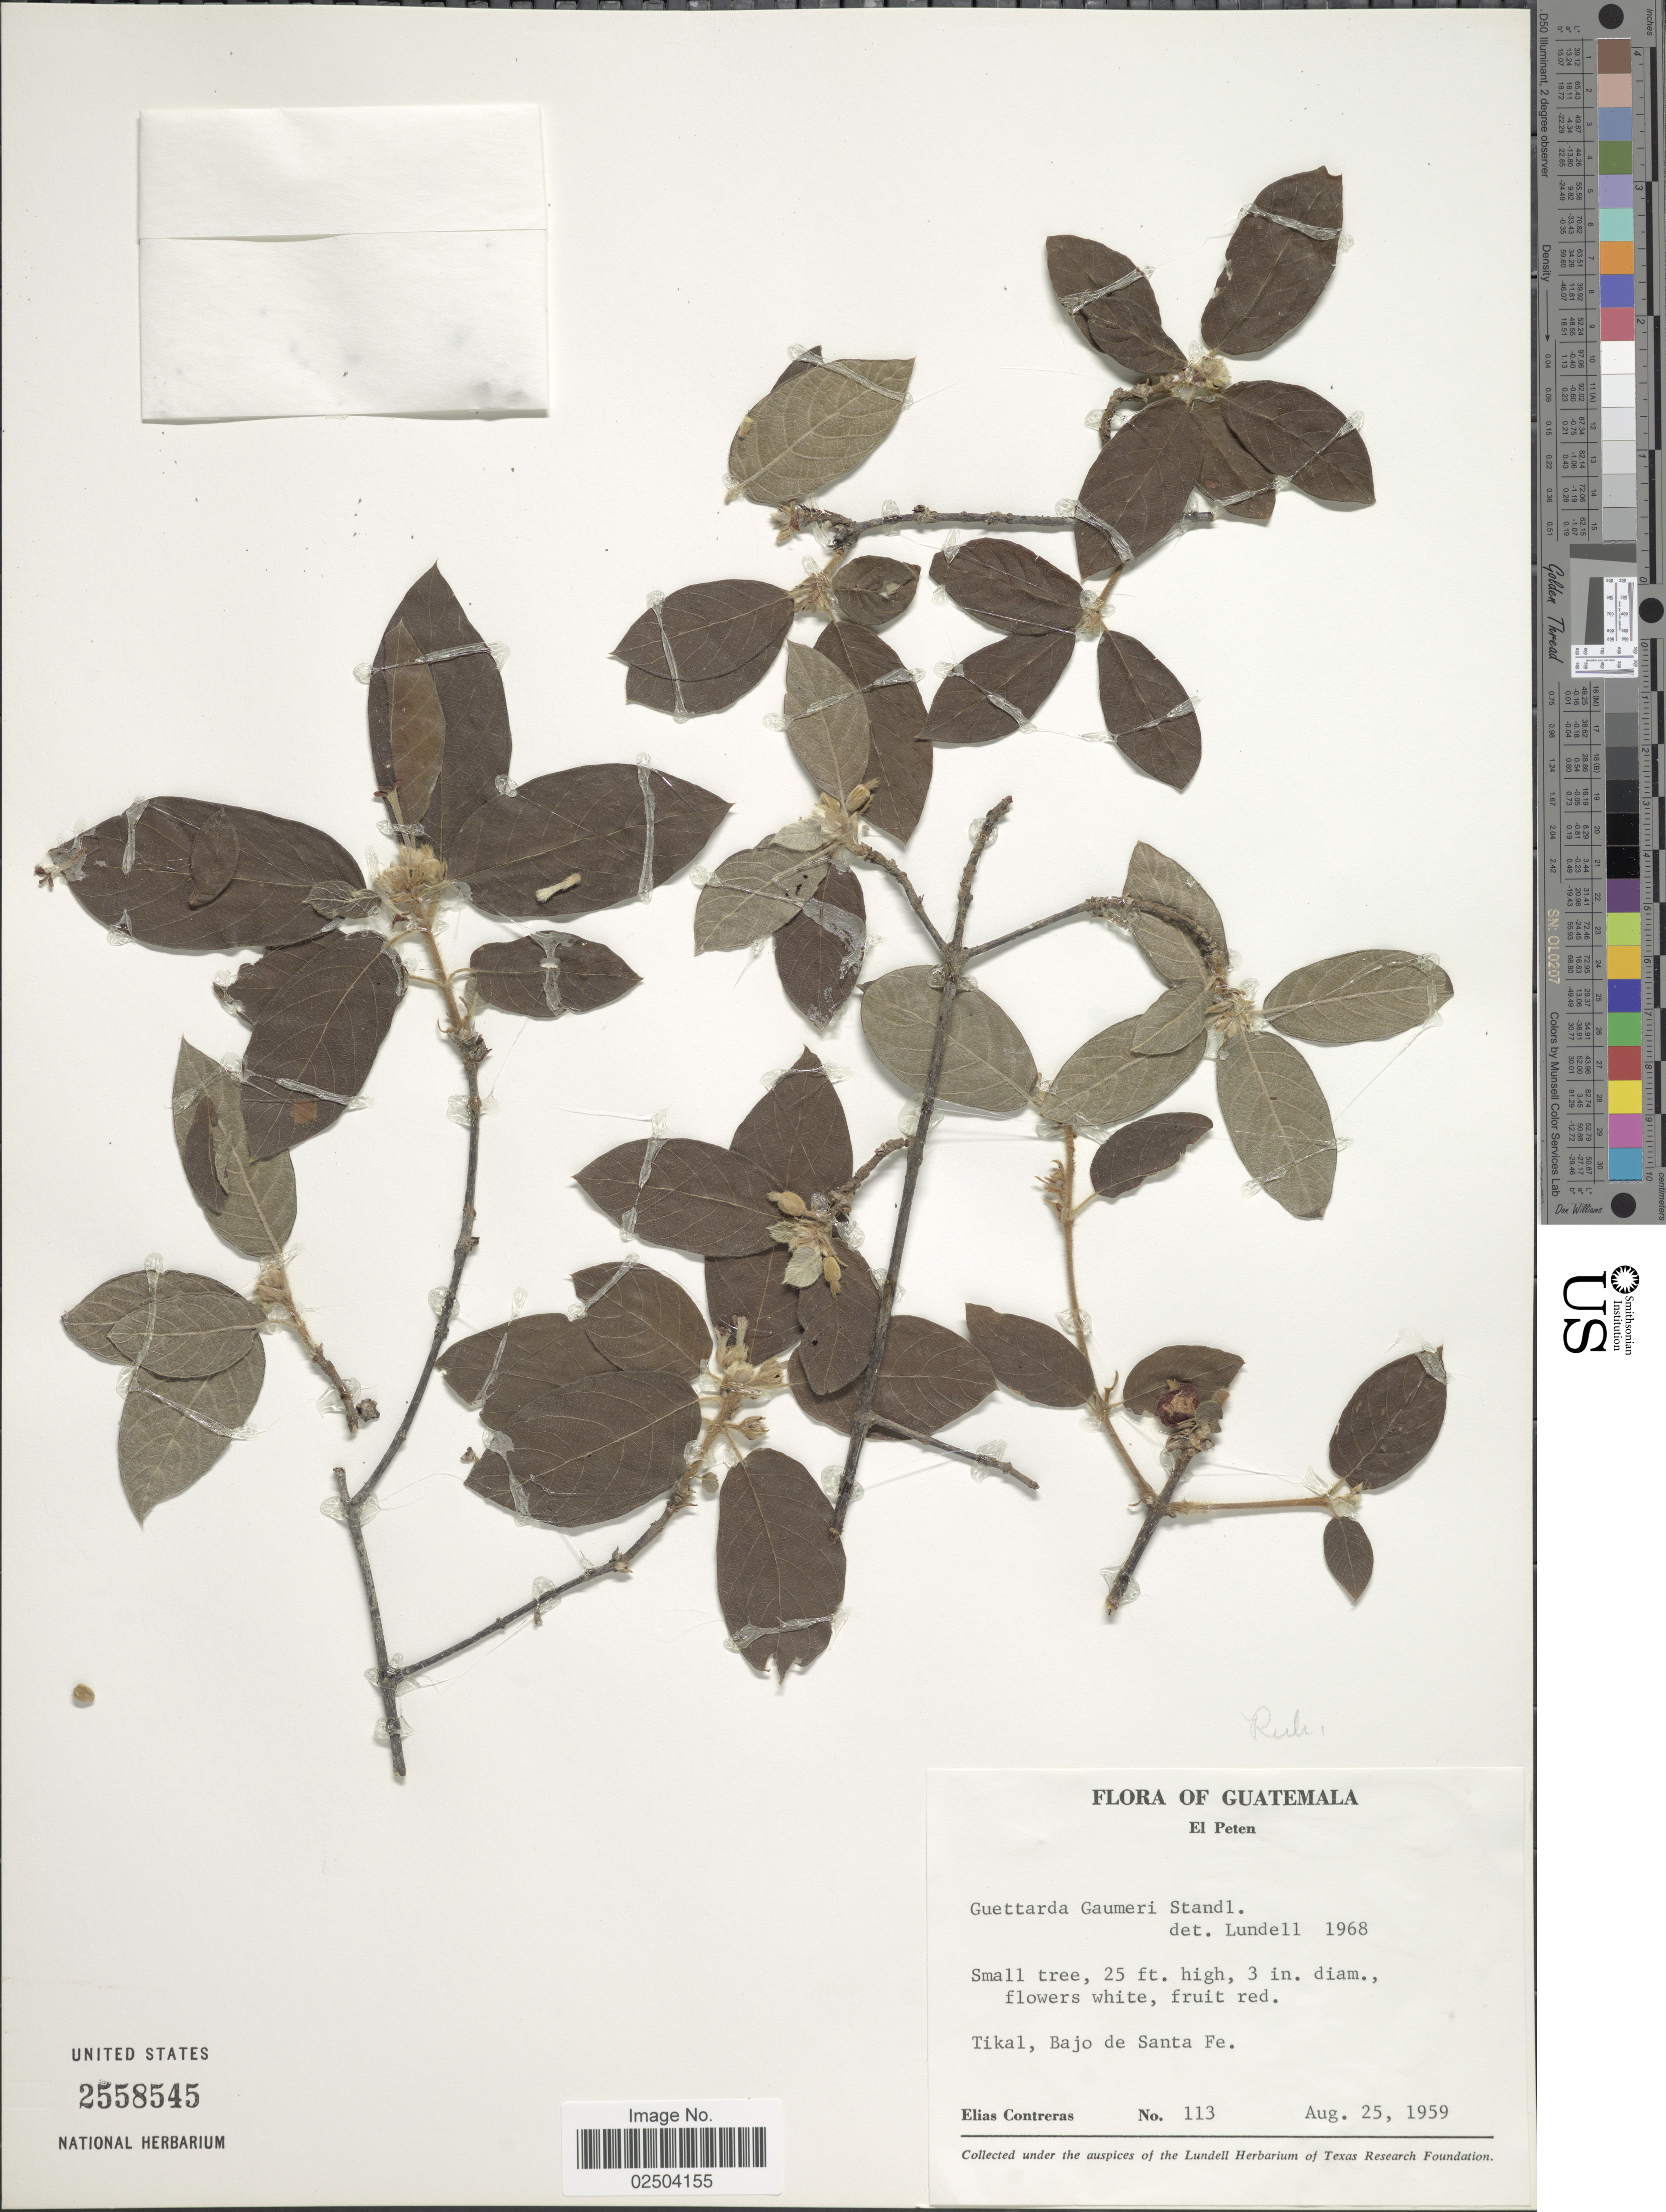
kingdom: Plantae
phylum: Tracheophyta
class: Magnoliopsida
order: Gentianales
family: Rubiaceae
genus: Guettarda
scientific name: Guettarda gaumeri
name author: Standl.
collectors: E. Contreras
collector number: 113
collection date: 1959-08-25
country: Guatemala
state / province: El Petén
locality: Tikal, Bajo de Santa Fe.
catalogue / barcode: US 2558545